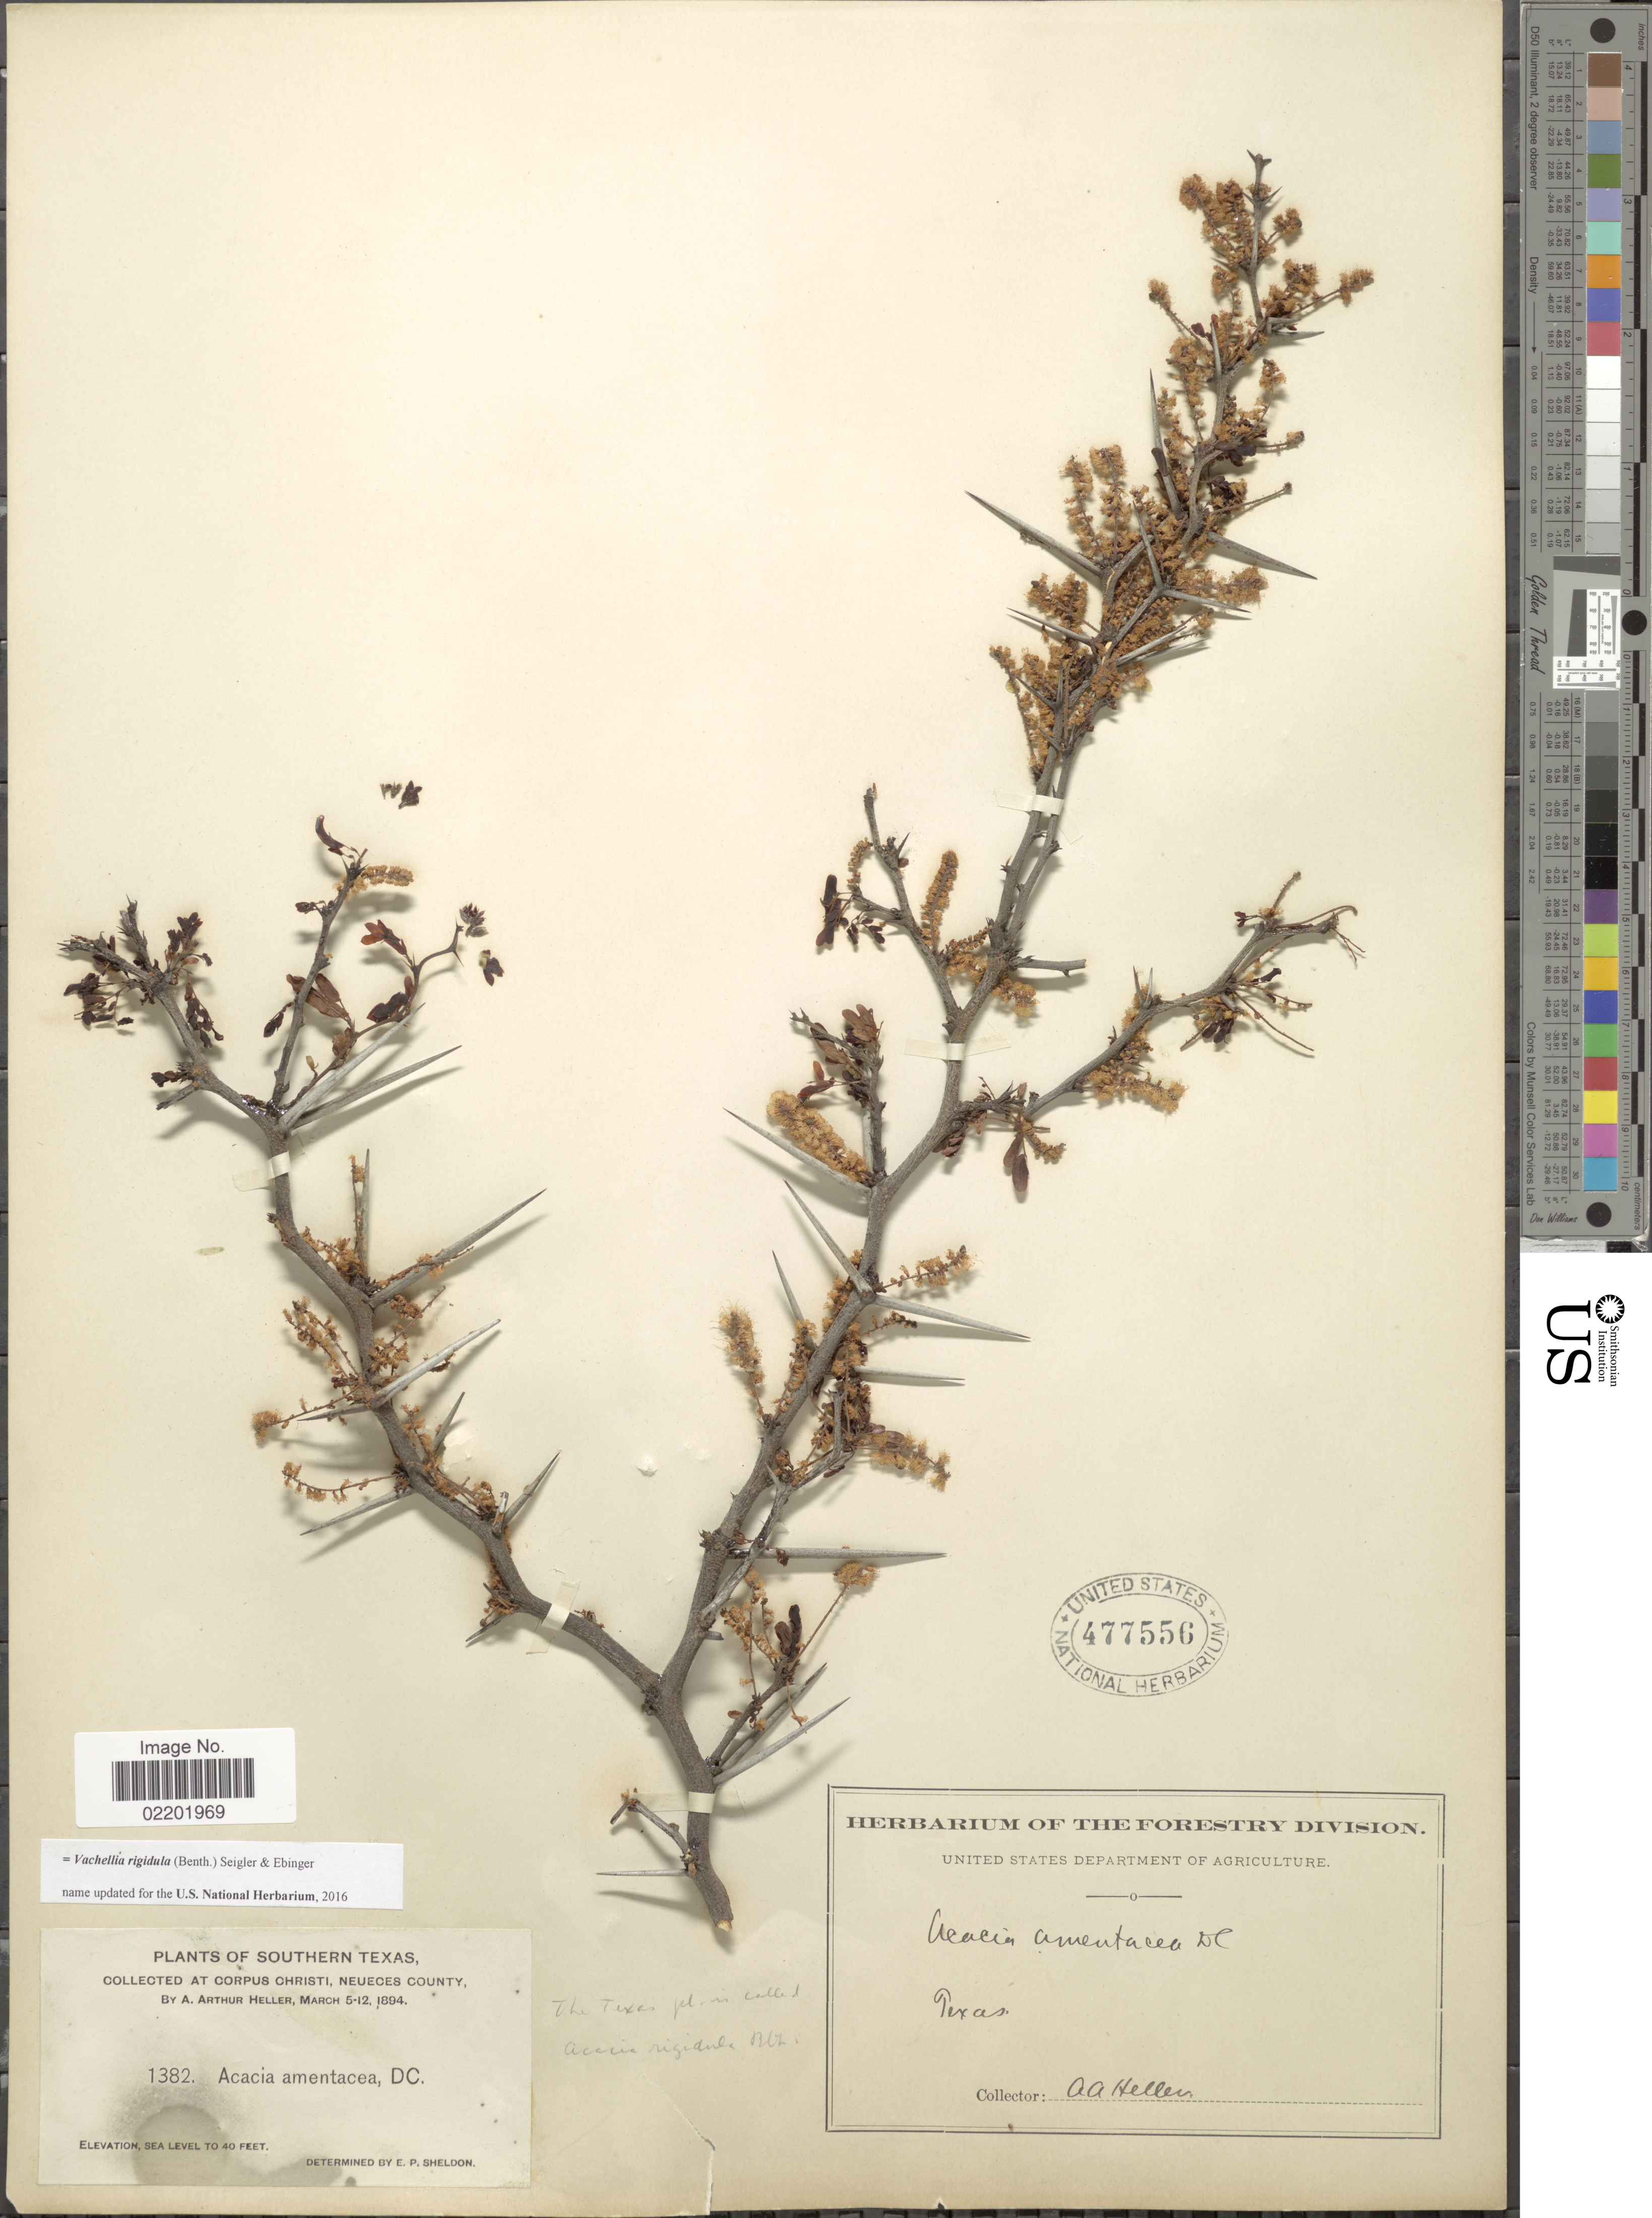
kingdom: Plantae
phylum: Tracheophyta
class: Magnoliopsida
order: Fabales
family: Fabaceae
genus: Vachellia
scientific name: Vachellia rigidula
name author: (Benth.) Seigler & Ebinger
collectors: A. A. Heller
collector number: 1382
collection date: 1894-03-05/1894-03-12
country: United States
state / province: Texas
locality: Southern Texas, Corpus Christi, Neueces County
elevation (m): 12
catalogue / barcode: US 477556